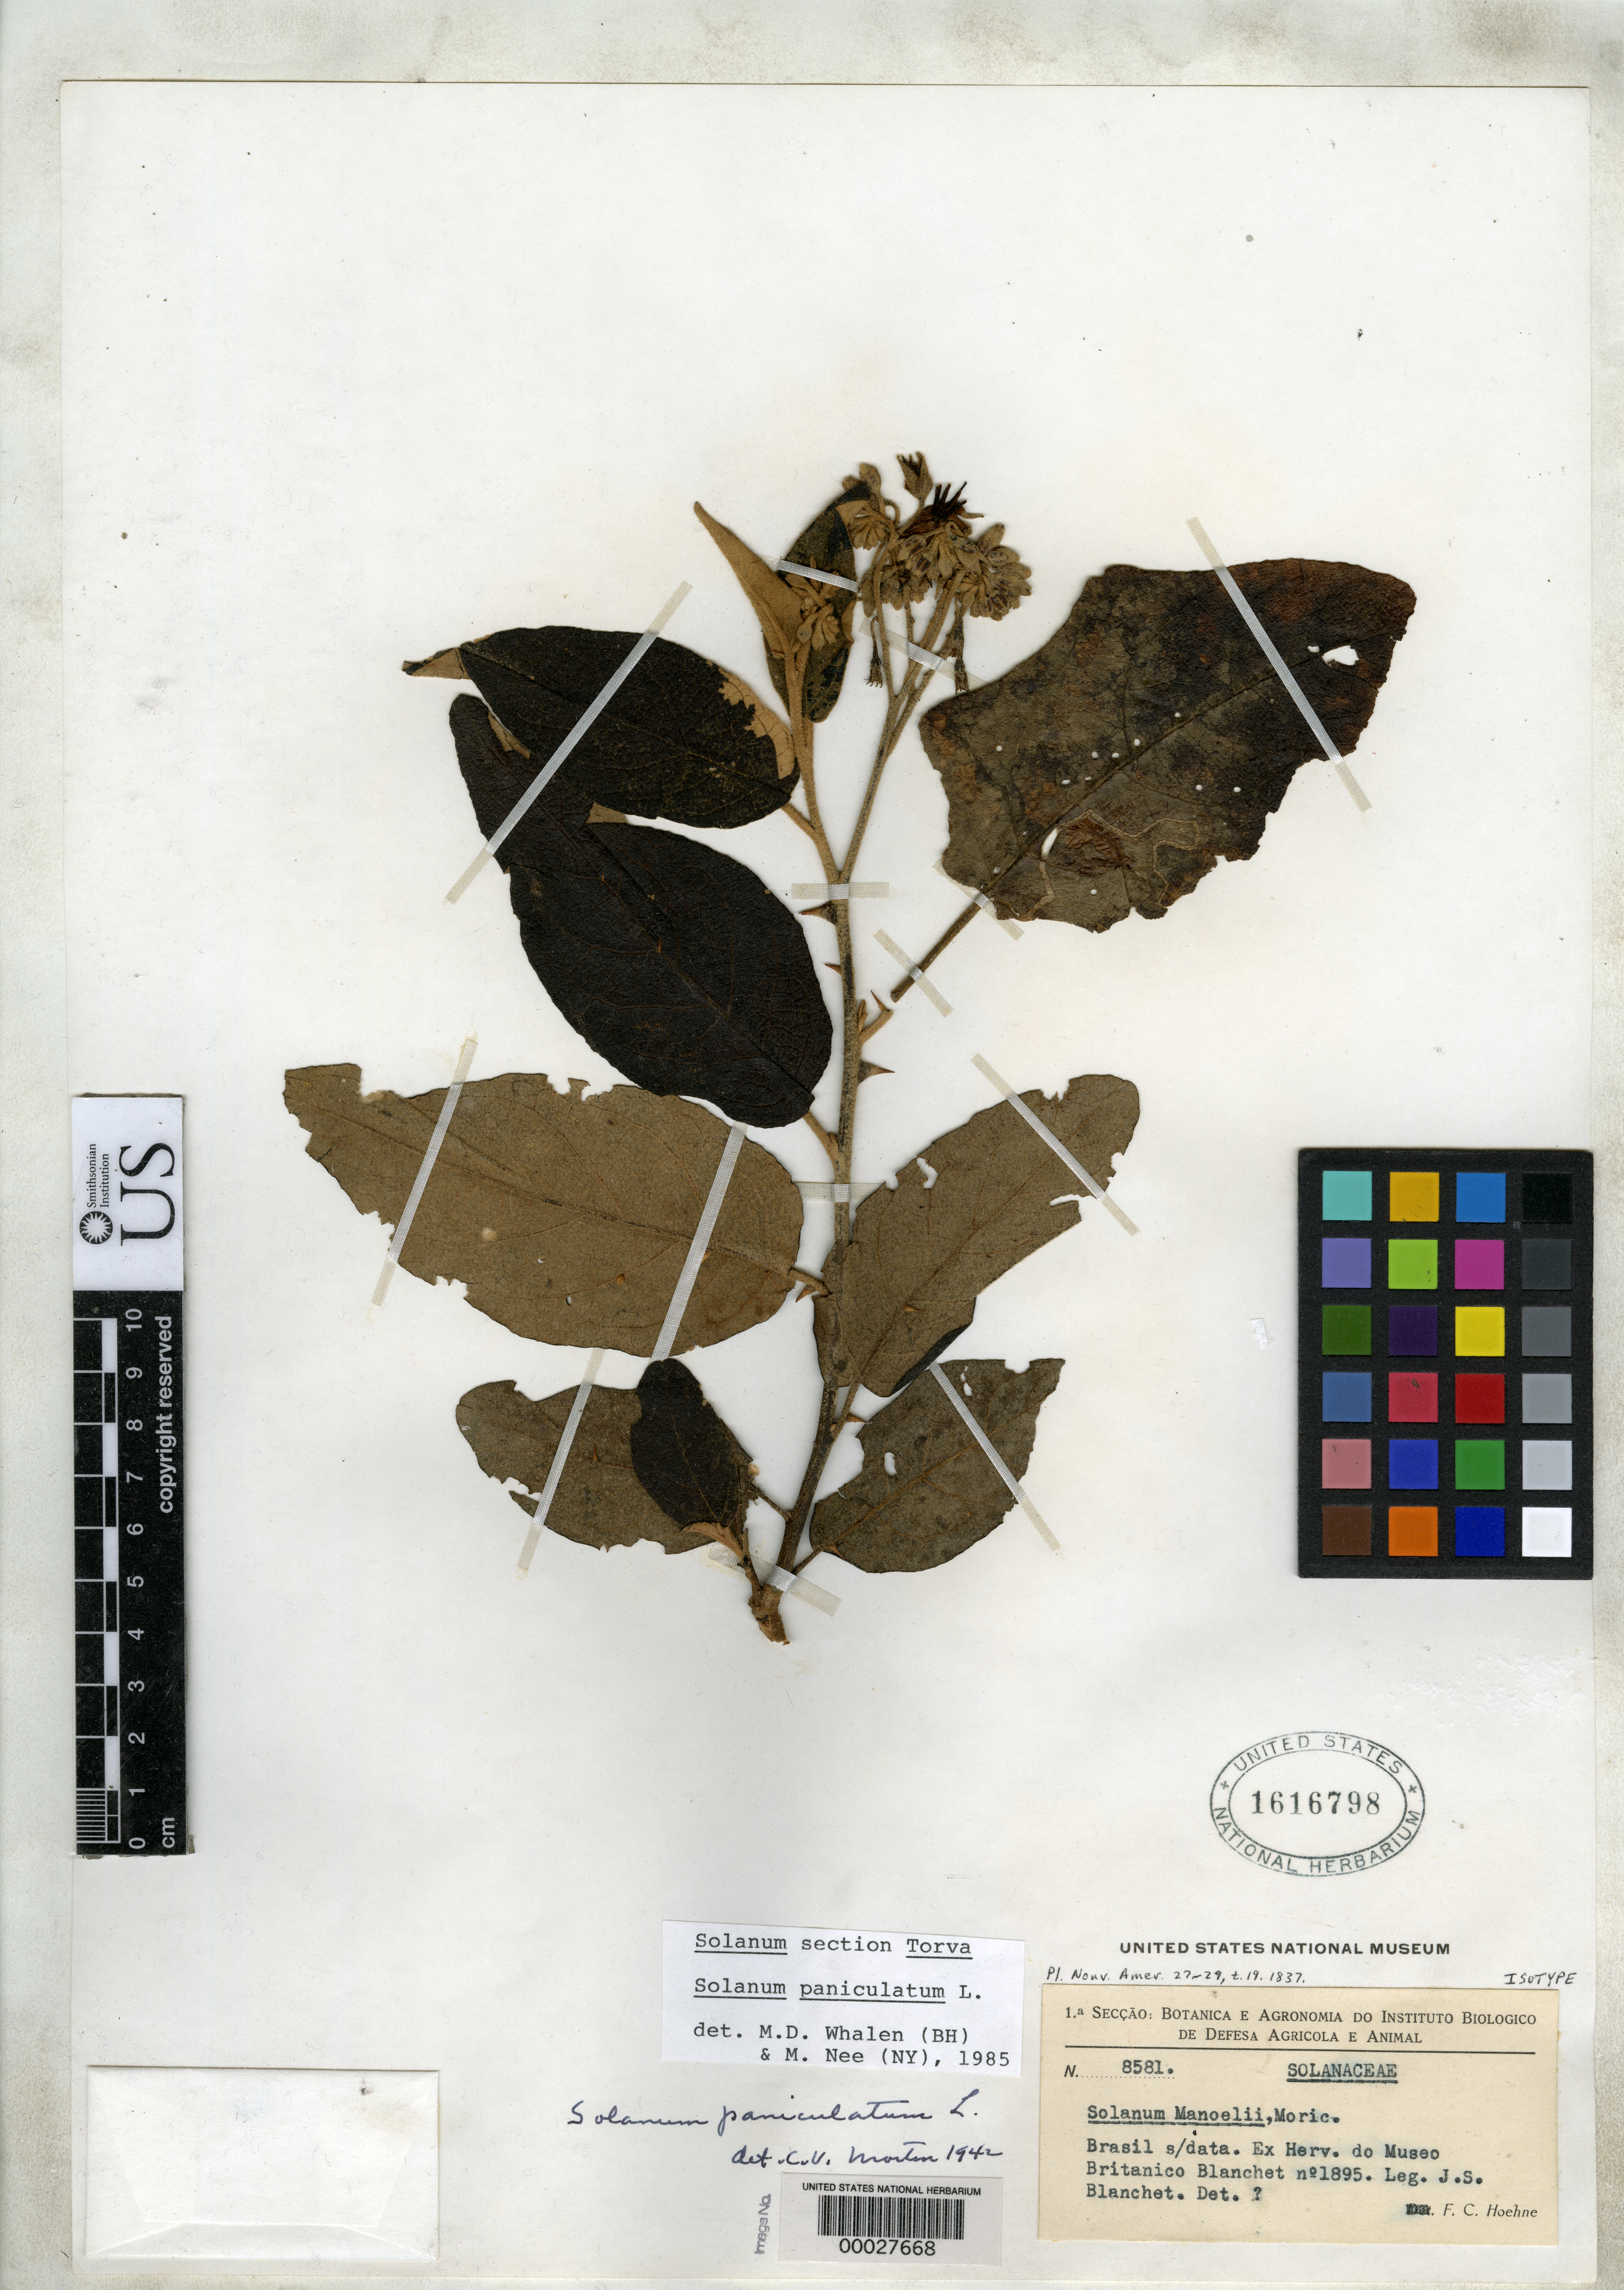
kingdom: Plantae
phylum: Tracheophyta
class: Magnoliopsida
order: Solanales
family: Solanaceae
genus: Solanum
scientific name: Solanum manoelii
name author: Moric.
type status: Isotype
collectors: J. Blanchet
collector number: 8581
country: Brazil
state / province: Minas Gerais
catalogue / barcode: US 1616798